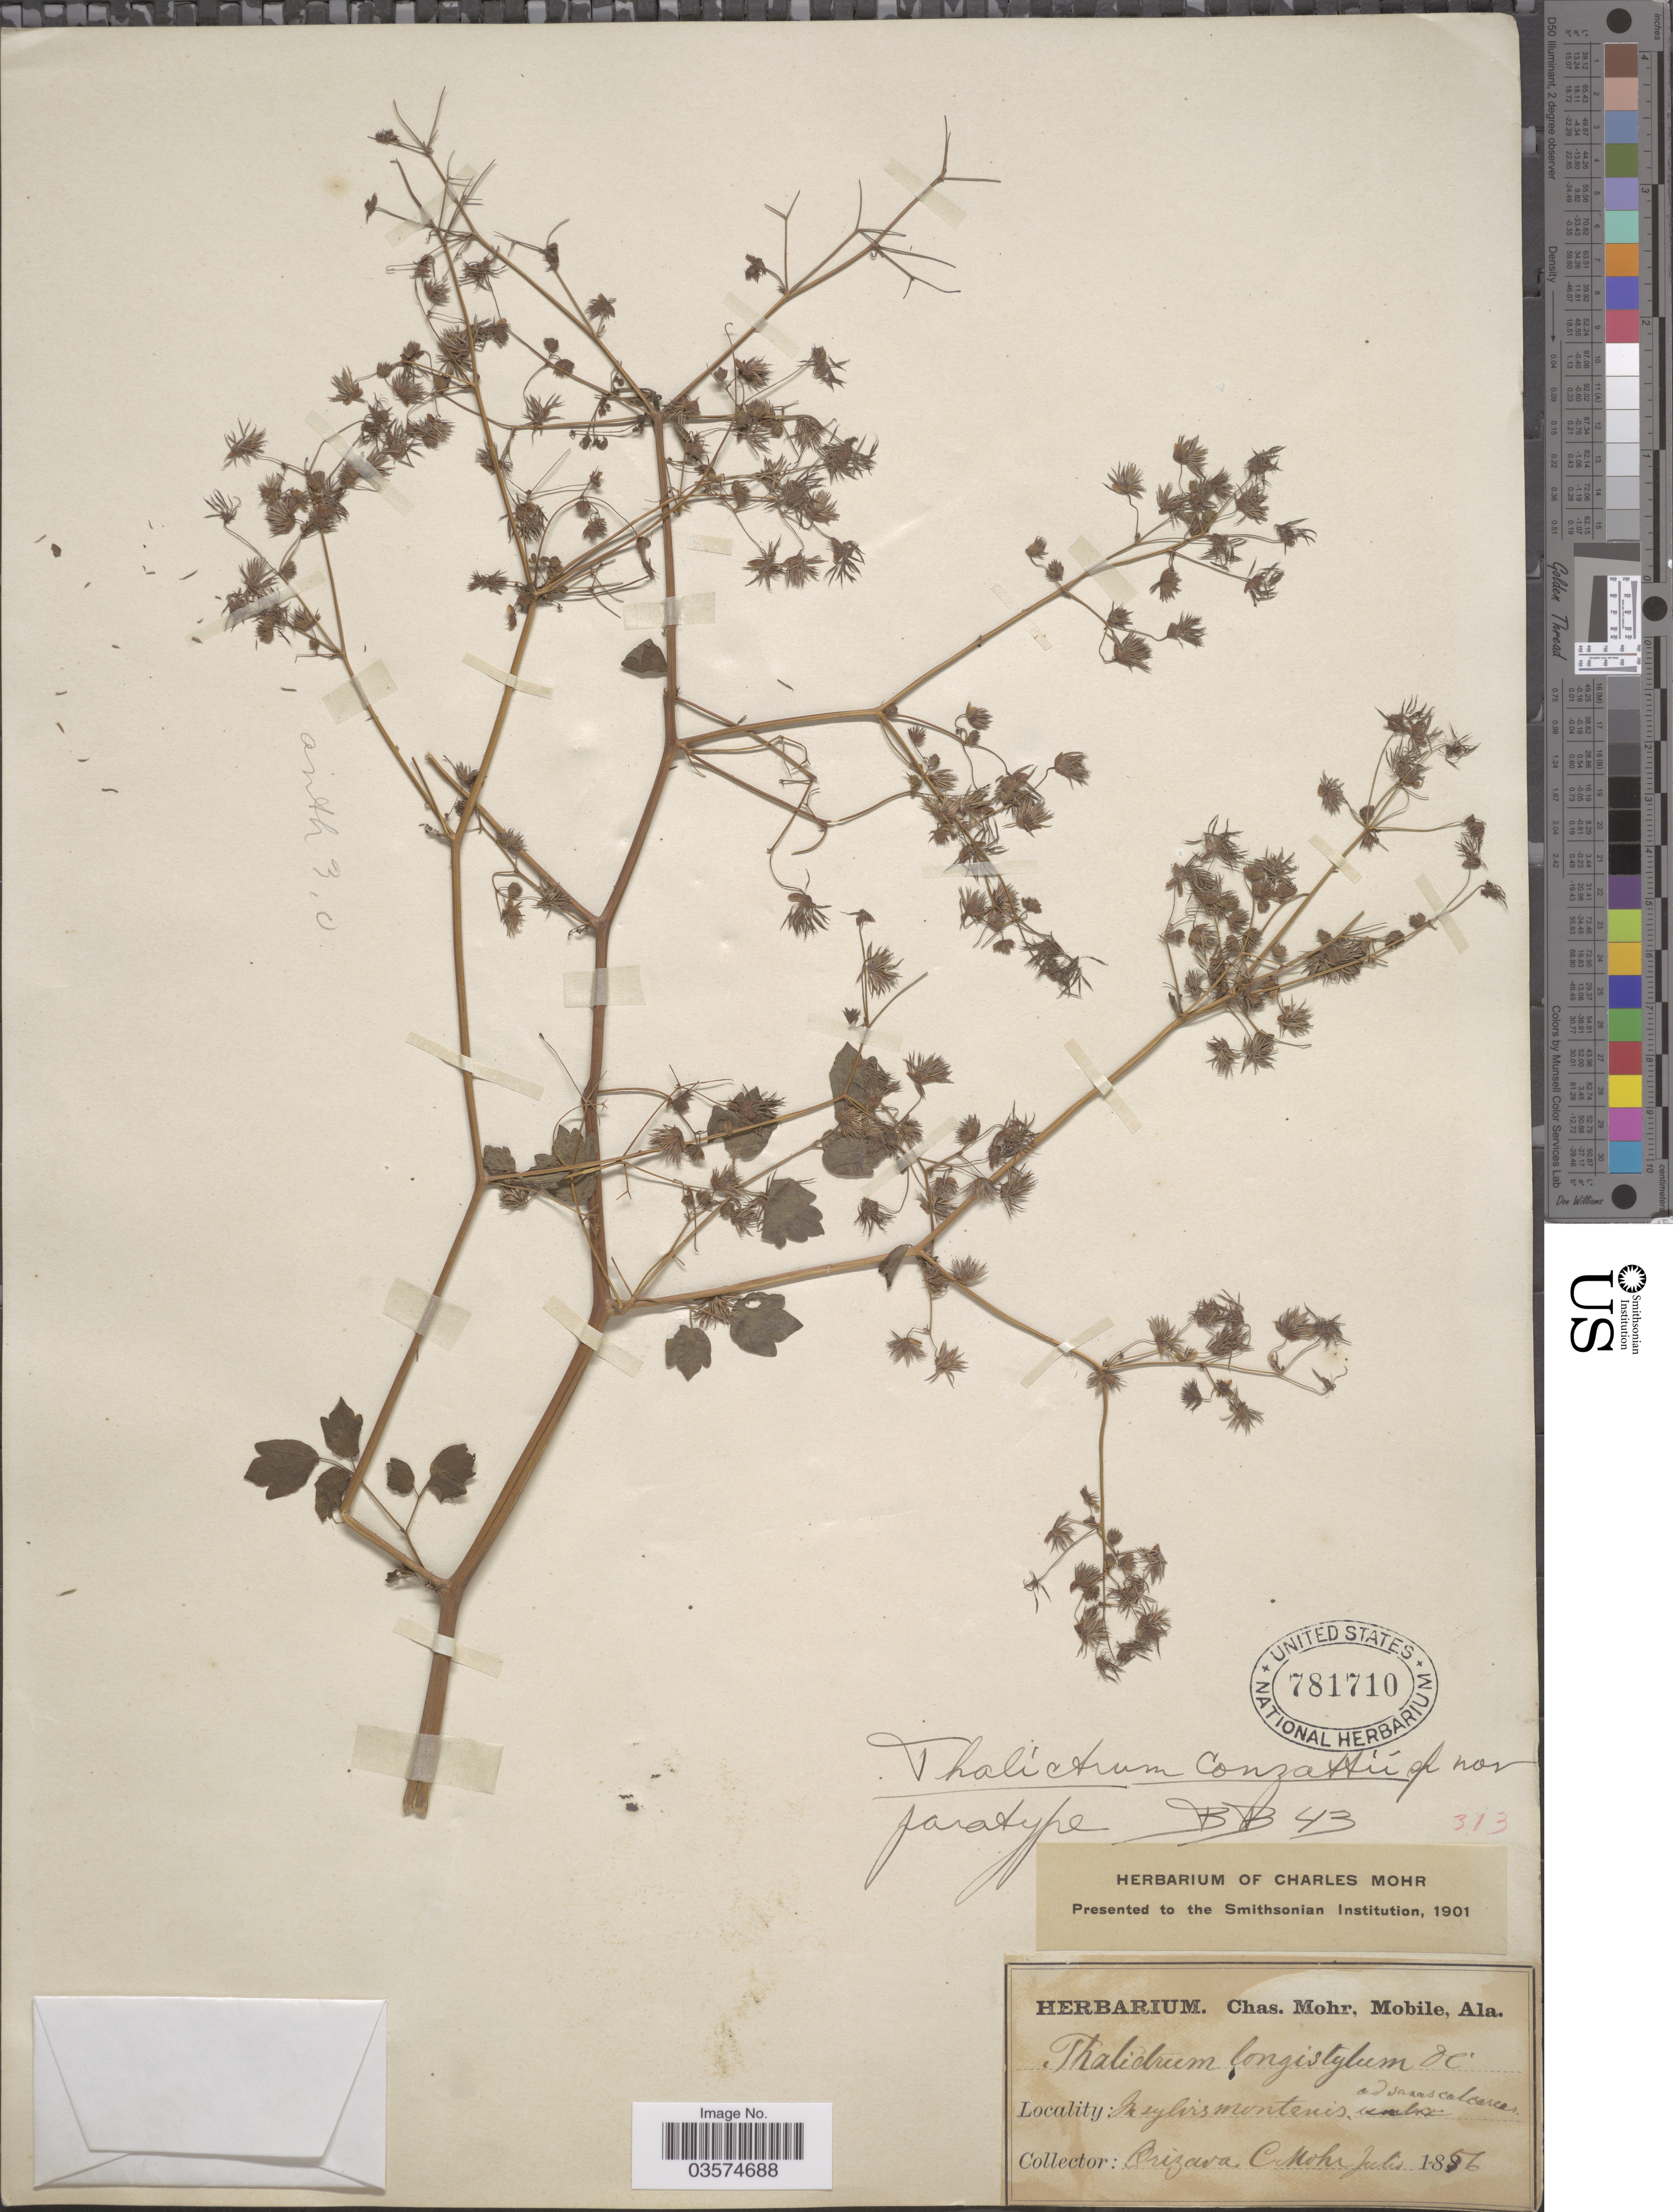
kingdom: Plantae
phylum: Tracheophyta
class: Magnoliopsida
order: Ranunculales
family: Ranunculaceae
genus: Thalictrum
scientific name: Thalictrum conzattii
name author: B. Boivin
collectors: C. T. Mohr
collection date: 1856-07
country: Mexico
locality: Orizava.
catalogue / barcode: US 781710